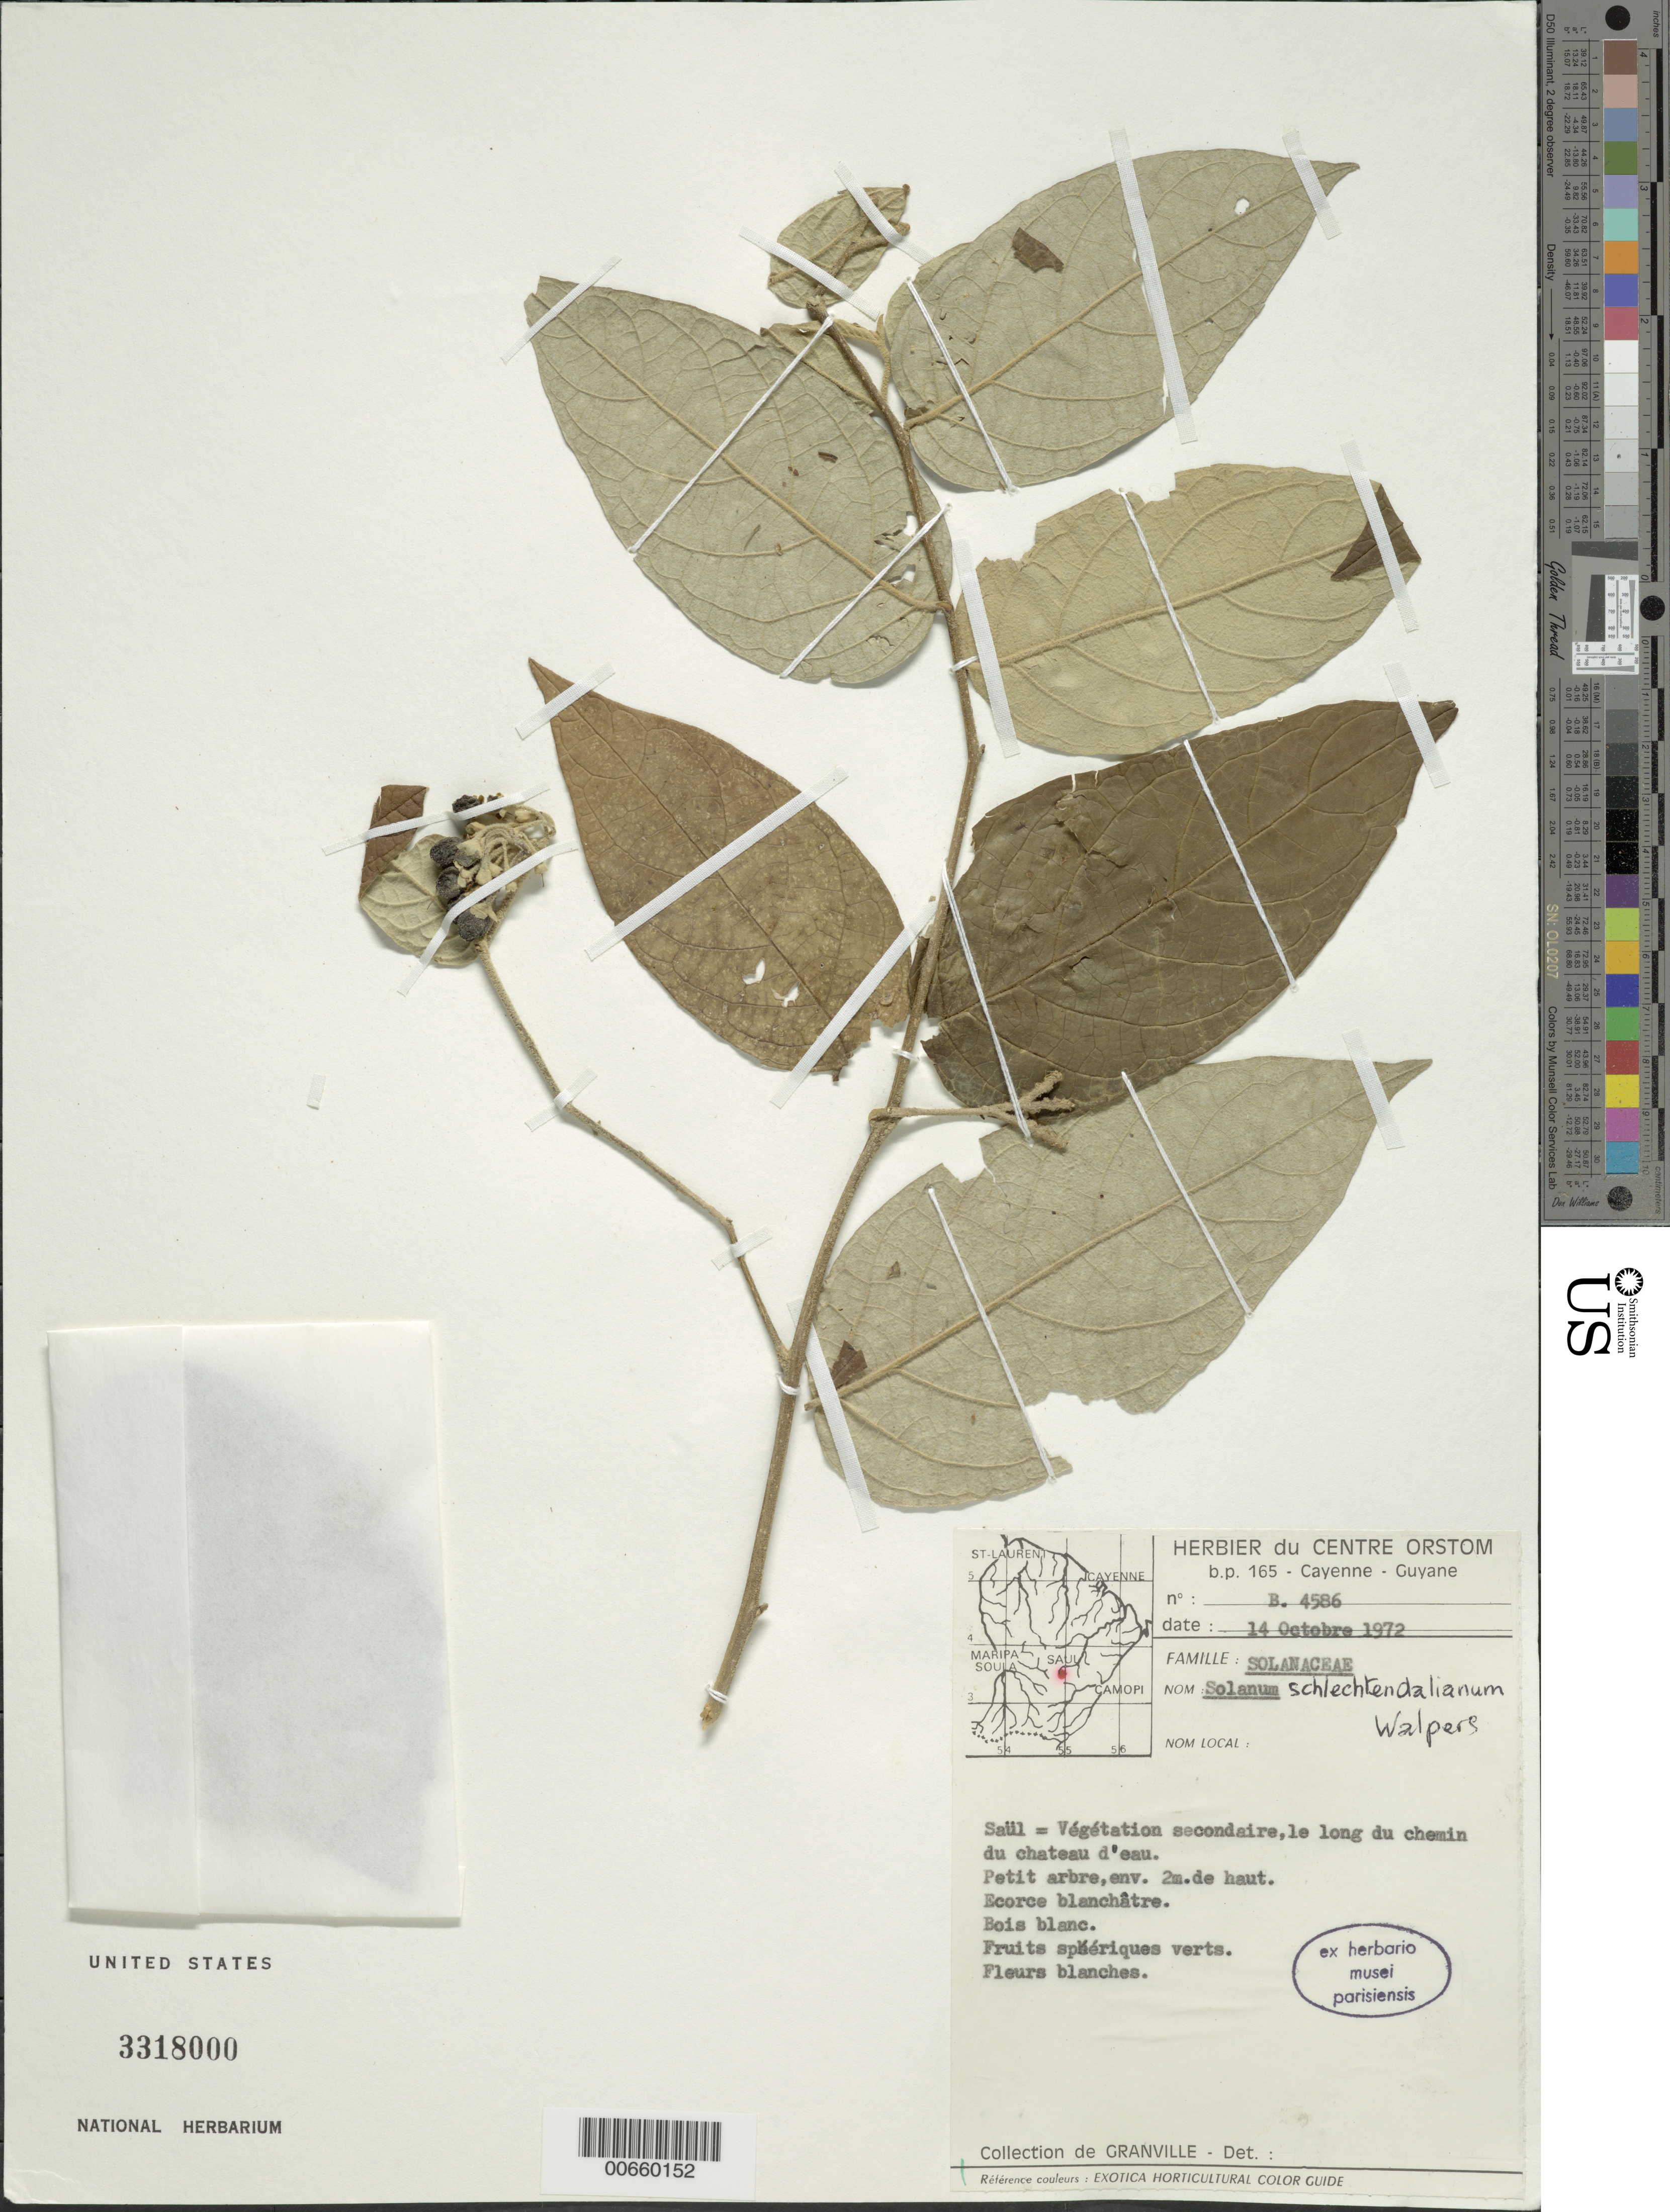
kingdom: Plantae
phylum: Tracheophyta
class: Magnoliopsida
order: Solanales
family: Solanaceae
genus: Solanum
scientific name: Solanum schlechtendalianum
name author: Walp.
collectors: J.-J. de Granville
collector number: B 4586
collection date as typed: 10 Oct 1972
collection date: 1972-10-10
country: French Guiana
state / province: Saint-Laurent-du-Maroni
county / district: Saül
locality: Saül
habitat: Secondary vegetation.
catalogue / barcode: US 3318000